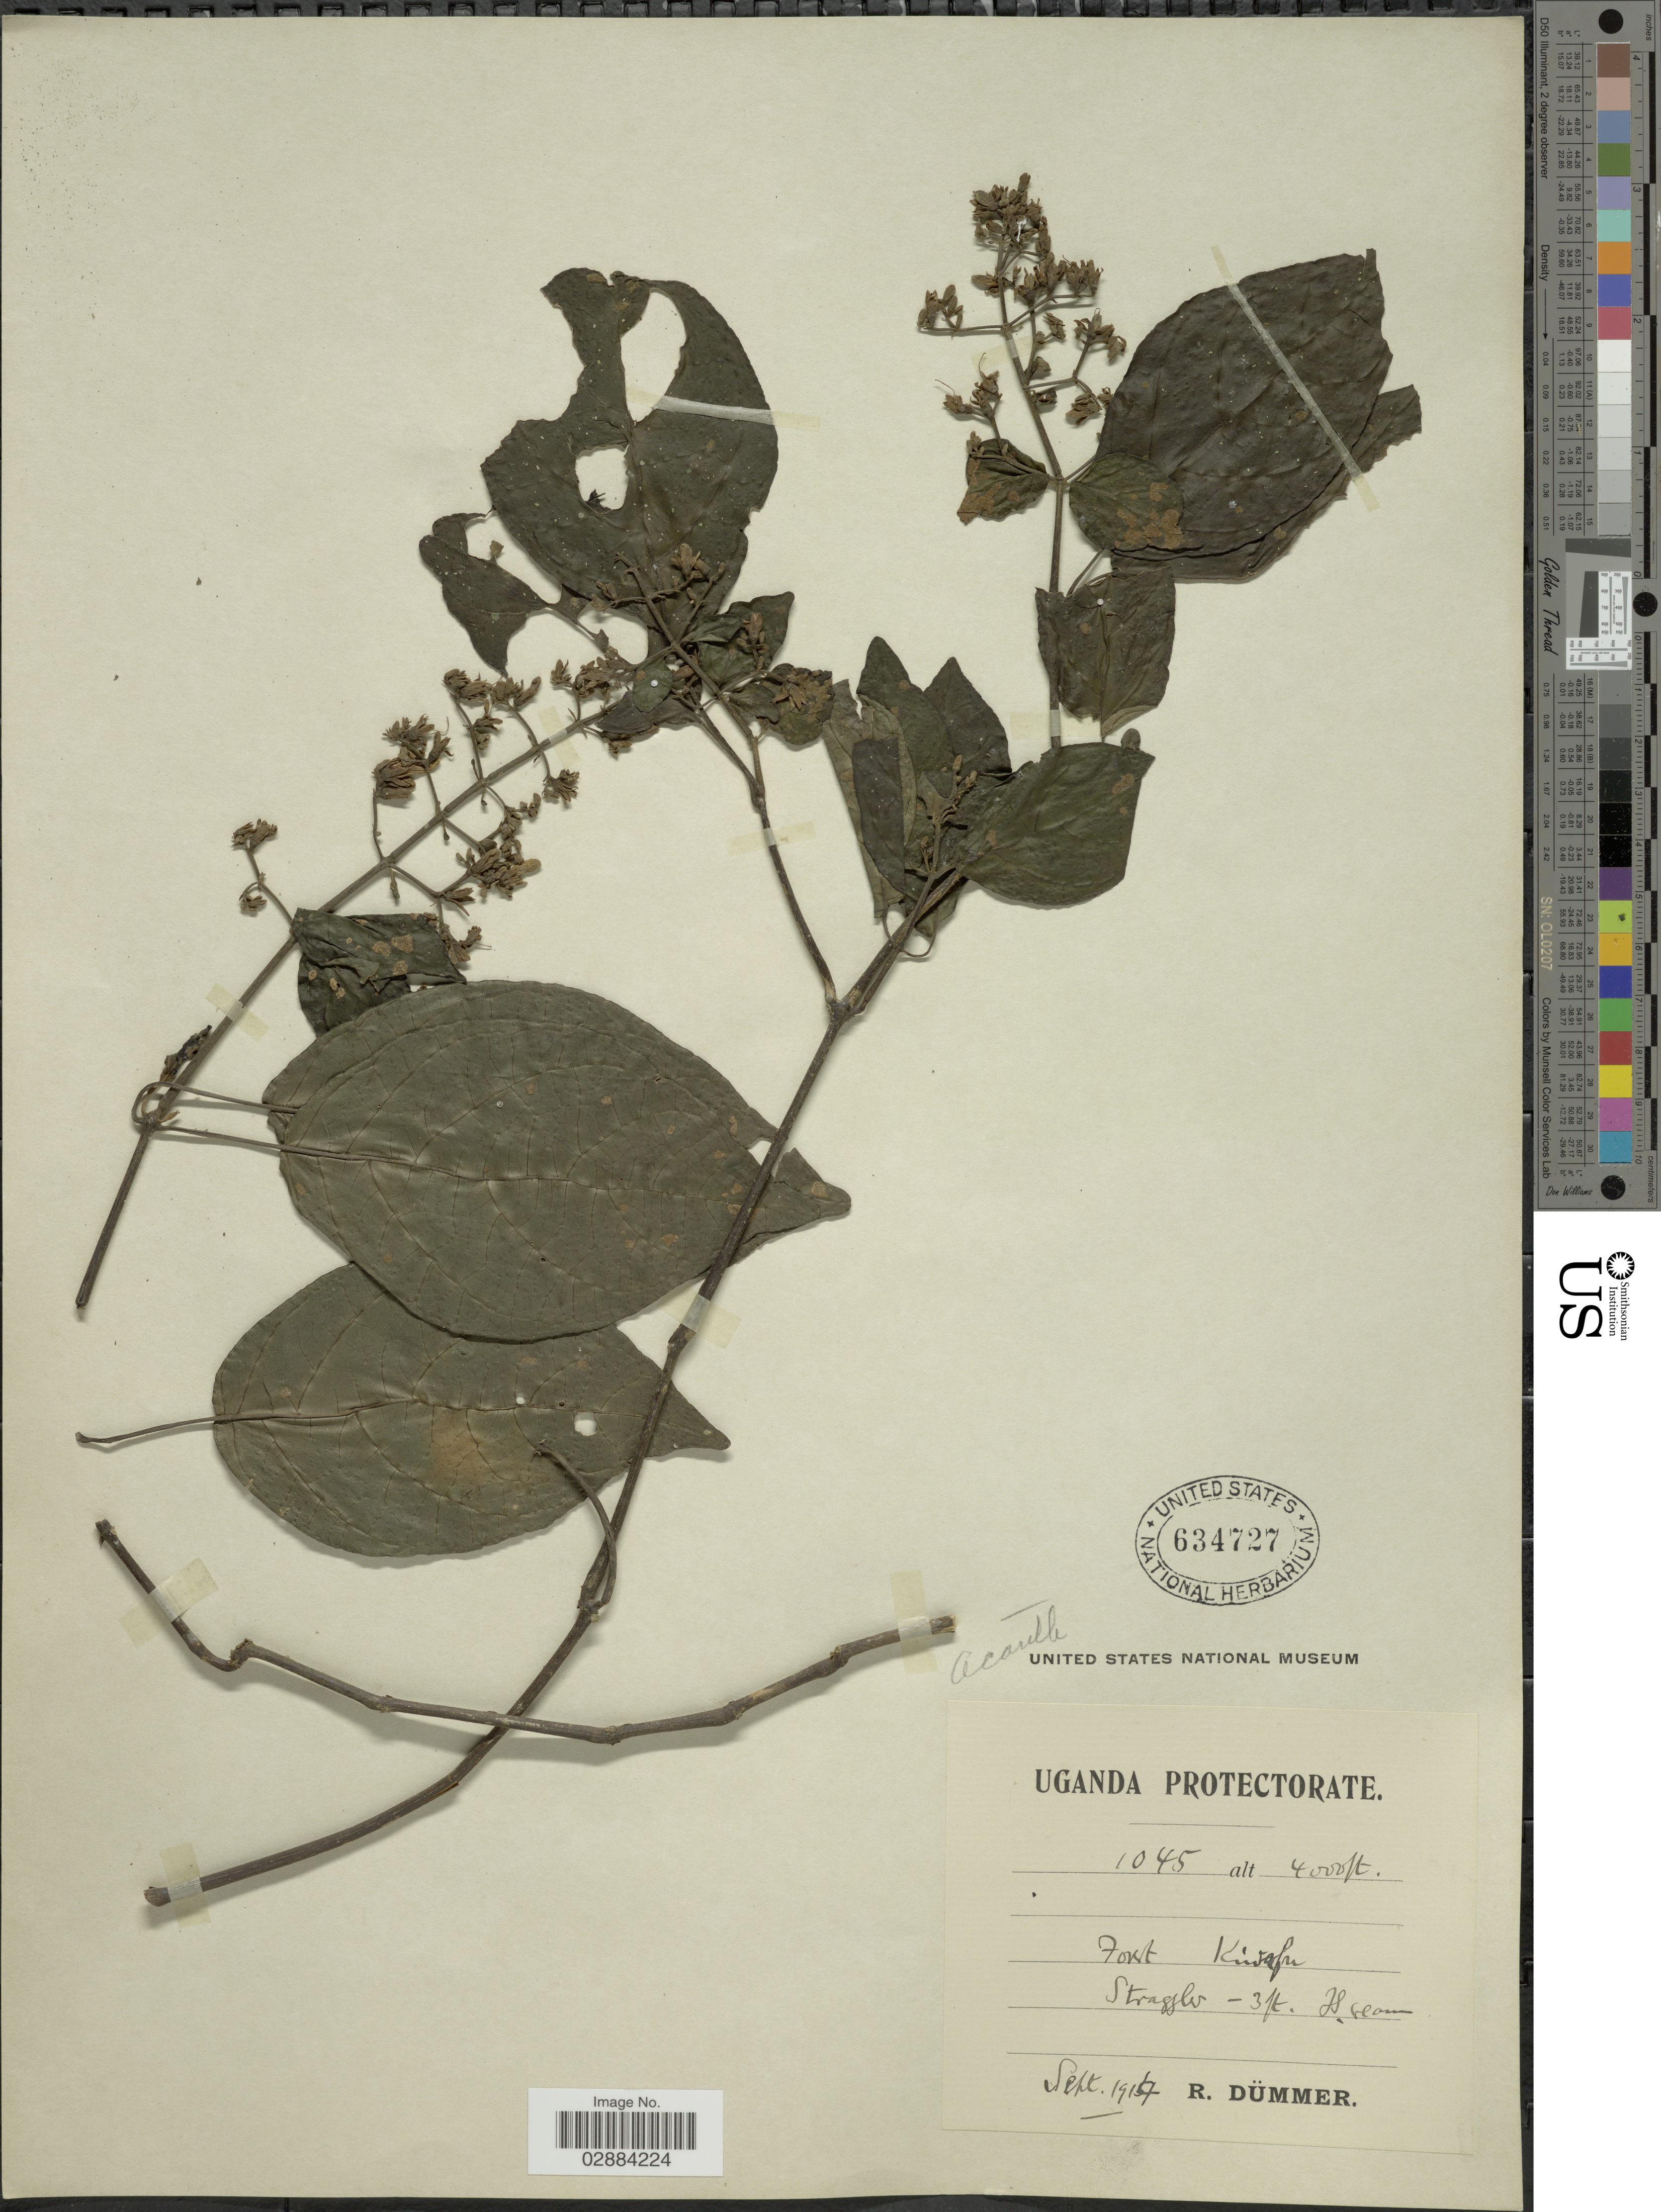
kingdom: Plantae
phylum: Tracheophyta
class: Magnoliopsida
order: Lamiales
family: Acanthaceae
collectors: R. A. Dümmer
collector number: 1045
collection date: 1917-09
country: Uganda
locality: Uganda Protectorate. Forest Kindafu.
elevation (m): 1219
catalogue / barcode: US 634727